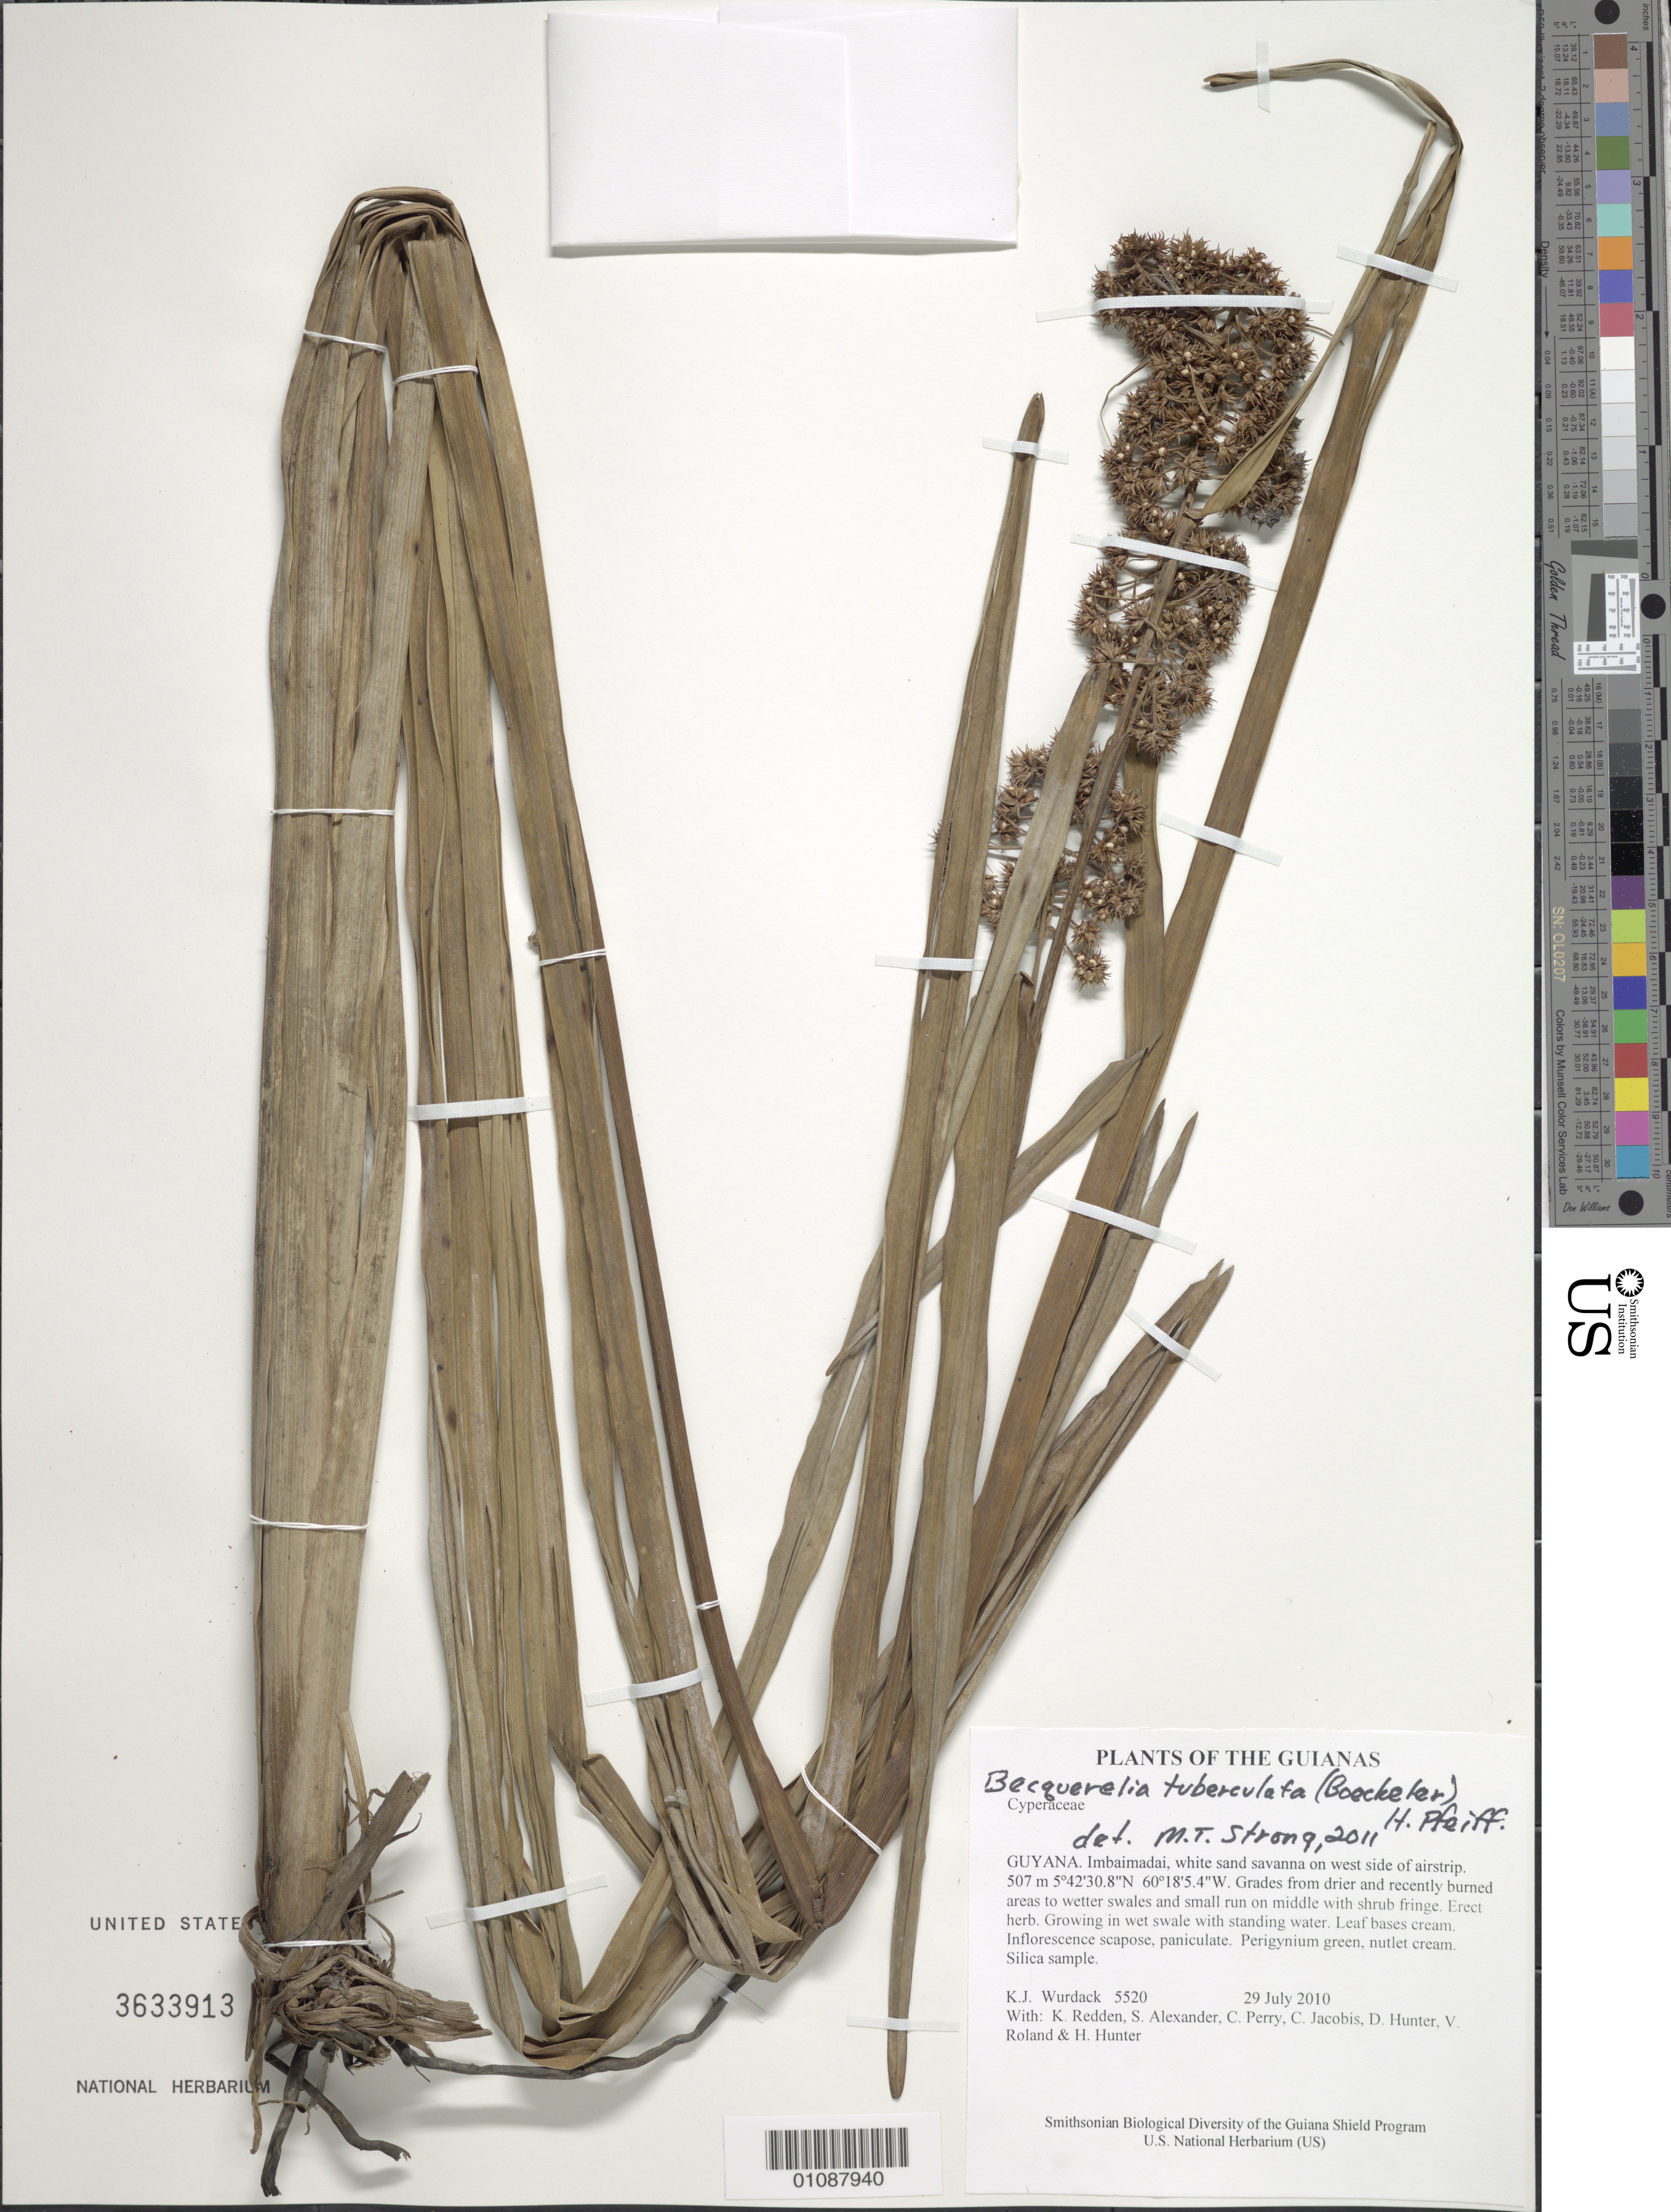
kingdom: Plantae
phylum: Tracheophyta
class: Liliopsida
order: Poales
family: Cyperaceae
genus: Becquerelia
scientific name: Becquerelia tuberculata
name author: (Boeckeler) Pfeiff.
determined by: Strong, M. T., (US), Smithsonian Institution - National Museum of Natural History (UNITED STATES)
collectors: K. Wurdack, K. M. Redden, S. N. Alexander, C. Perry, C. Jacobis, D. Hunter, V. Roland & H. Hunter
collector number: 5520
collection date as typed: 29 July 2010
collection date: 2010-07-29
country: Guyana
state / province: Cuyuni-Mazaruni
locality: Imbaimadai, white sand savanna on west side of airstrip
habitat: Grades from drier and recently burned areas to wetter swales and small run on middle with shrub fringe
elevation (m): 507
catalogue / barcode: US 3633913